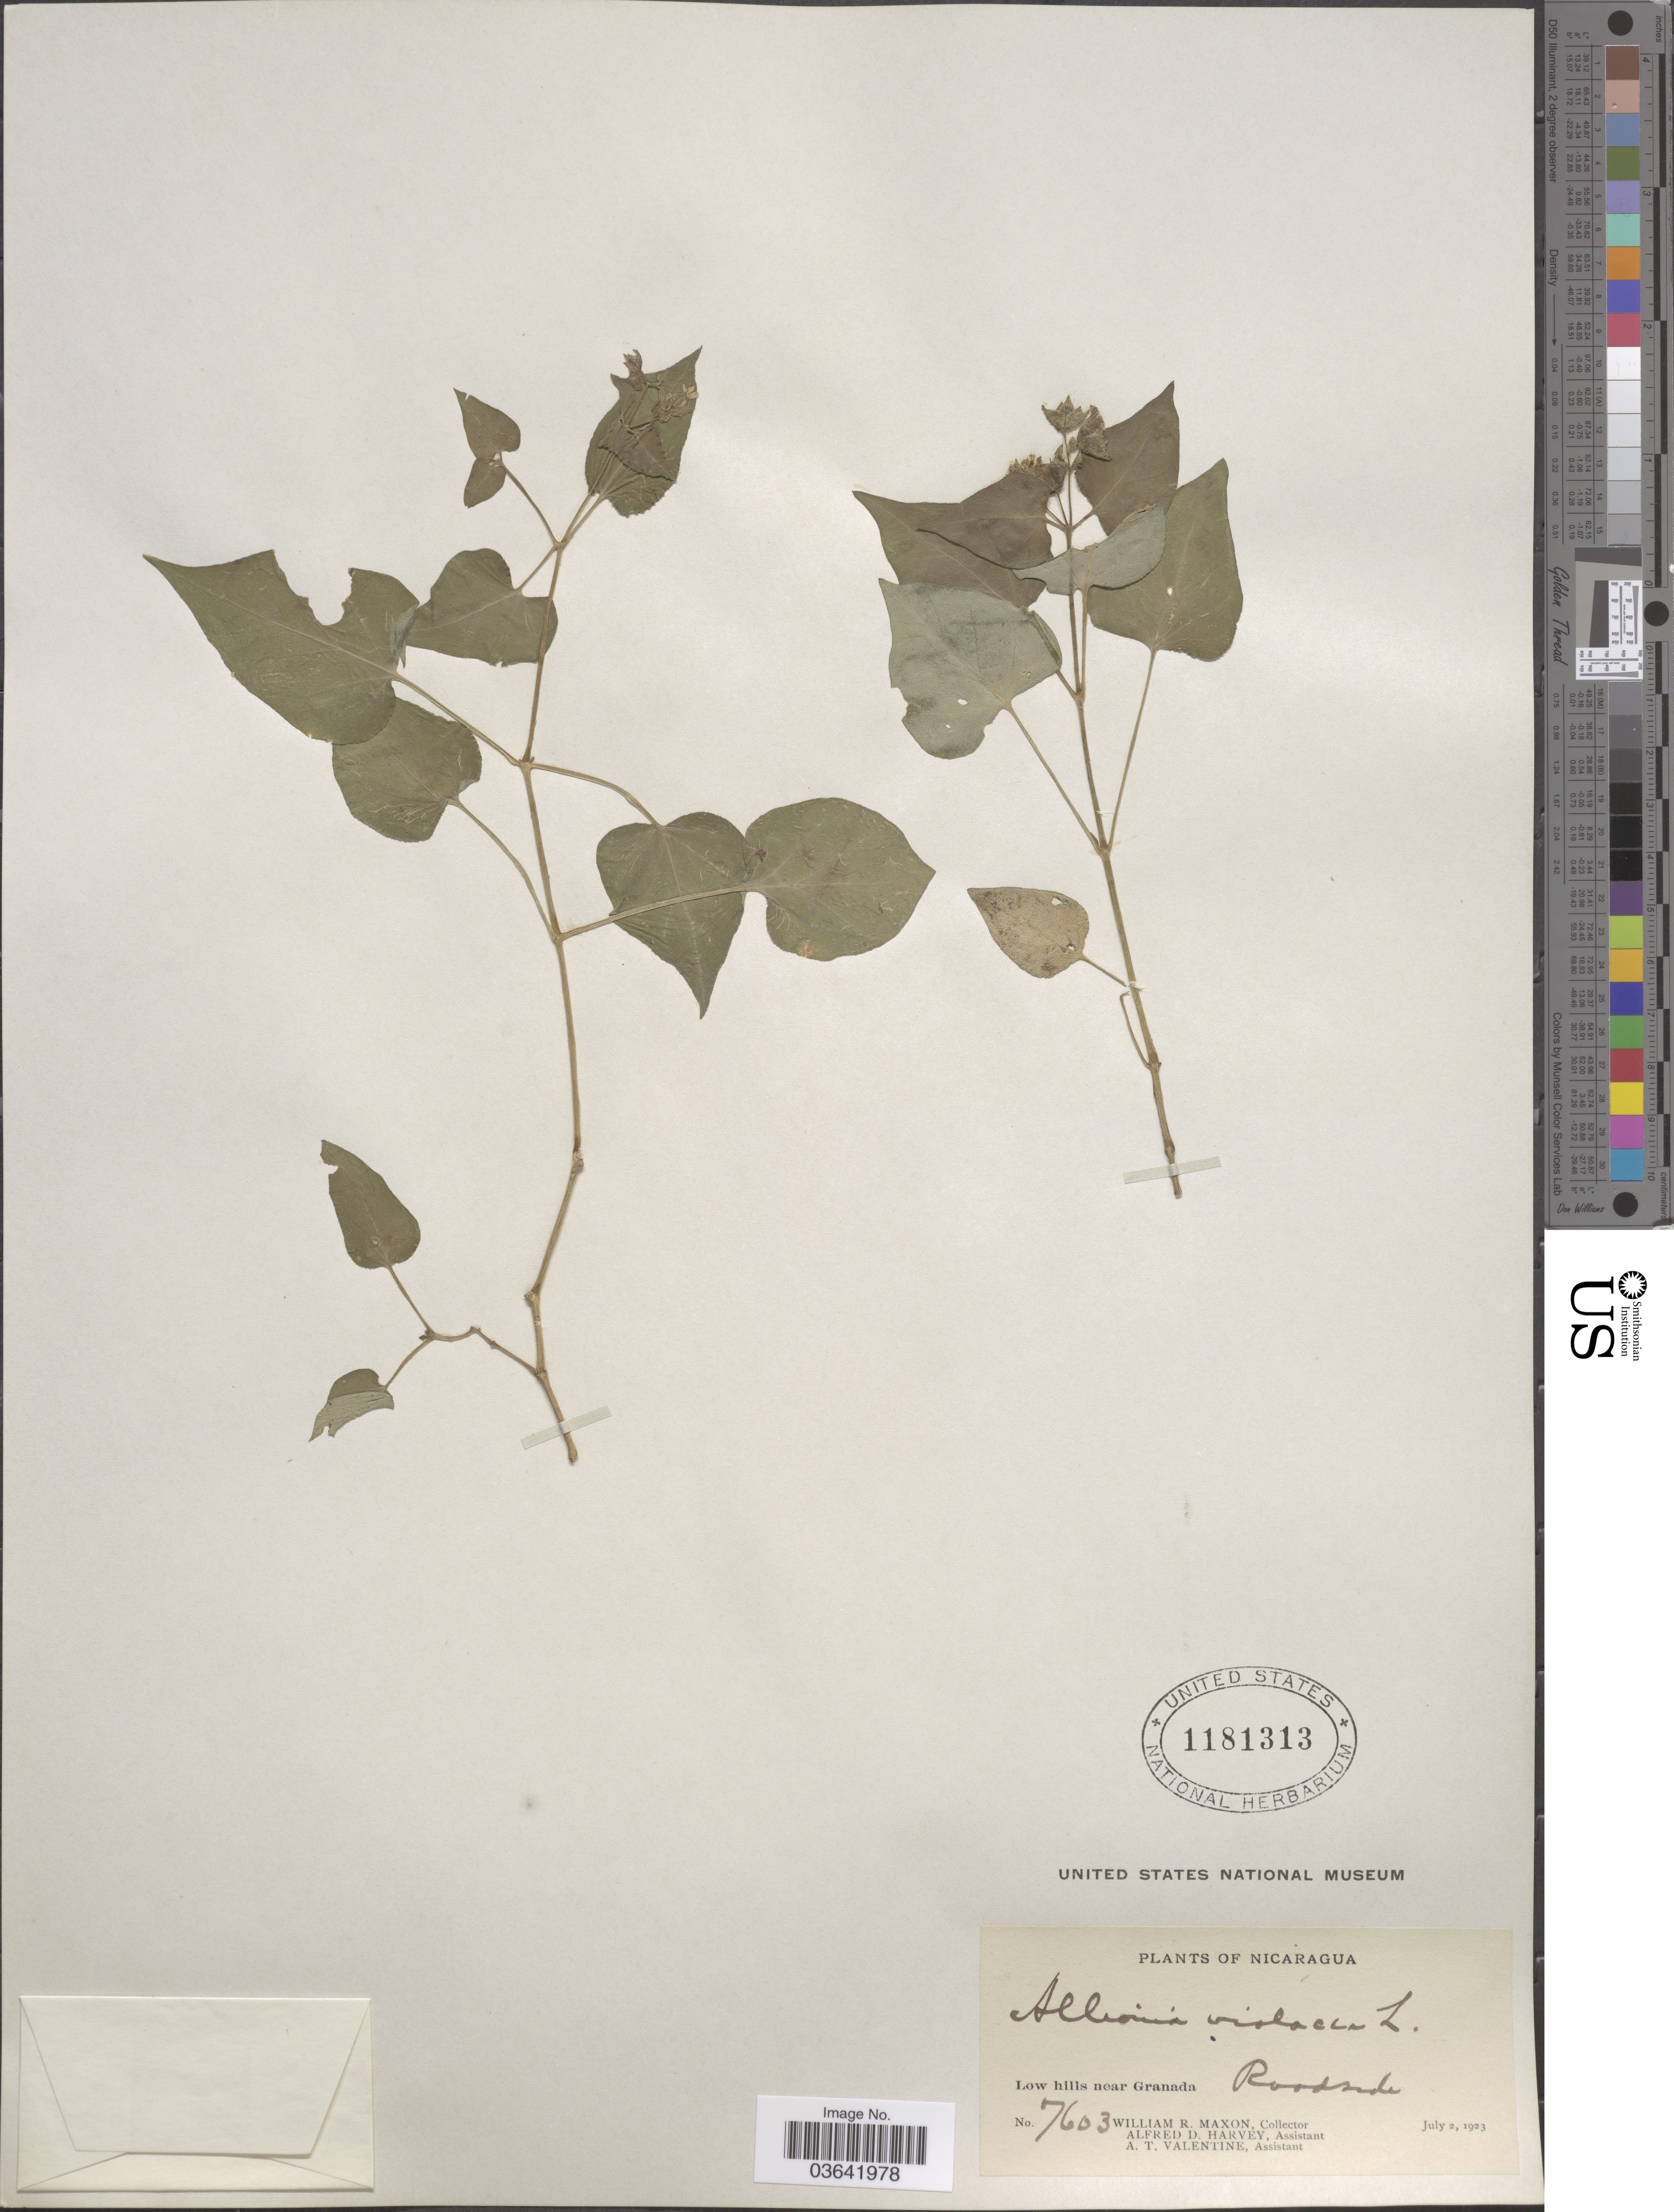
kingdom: Plantae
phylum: Tracheophyta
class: Magnoliopsida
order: Caryophyllales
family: Nyctaginaceae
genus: Mirabilis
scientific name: Mirabilis violacea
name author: (L.) Heimerl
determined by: Strong, Mark T., (BOT), Smithsonian Institution - National Museum of Natural History (UNITED STATES)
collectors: W. R. Maxon, A. D. Harvey & A. Valentine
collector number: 7603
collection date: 1923-07-02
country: Nicaragua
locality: Low hills near Granada. Roadside.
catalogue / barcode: US 1181313